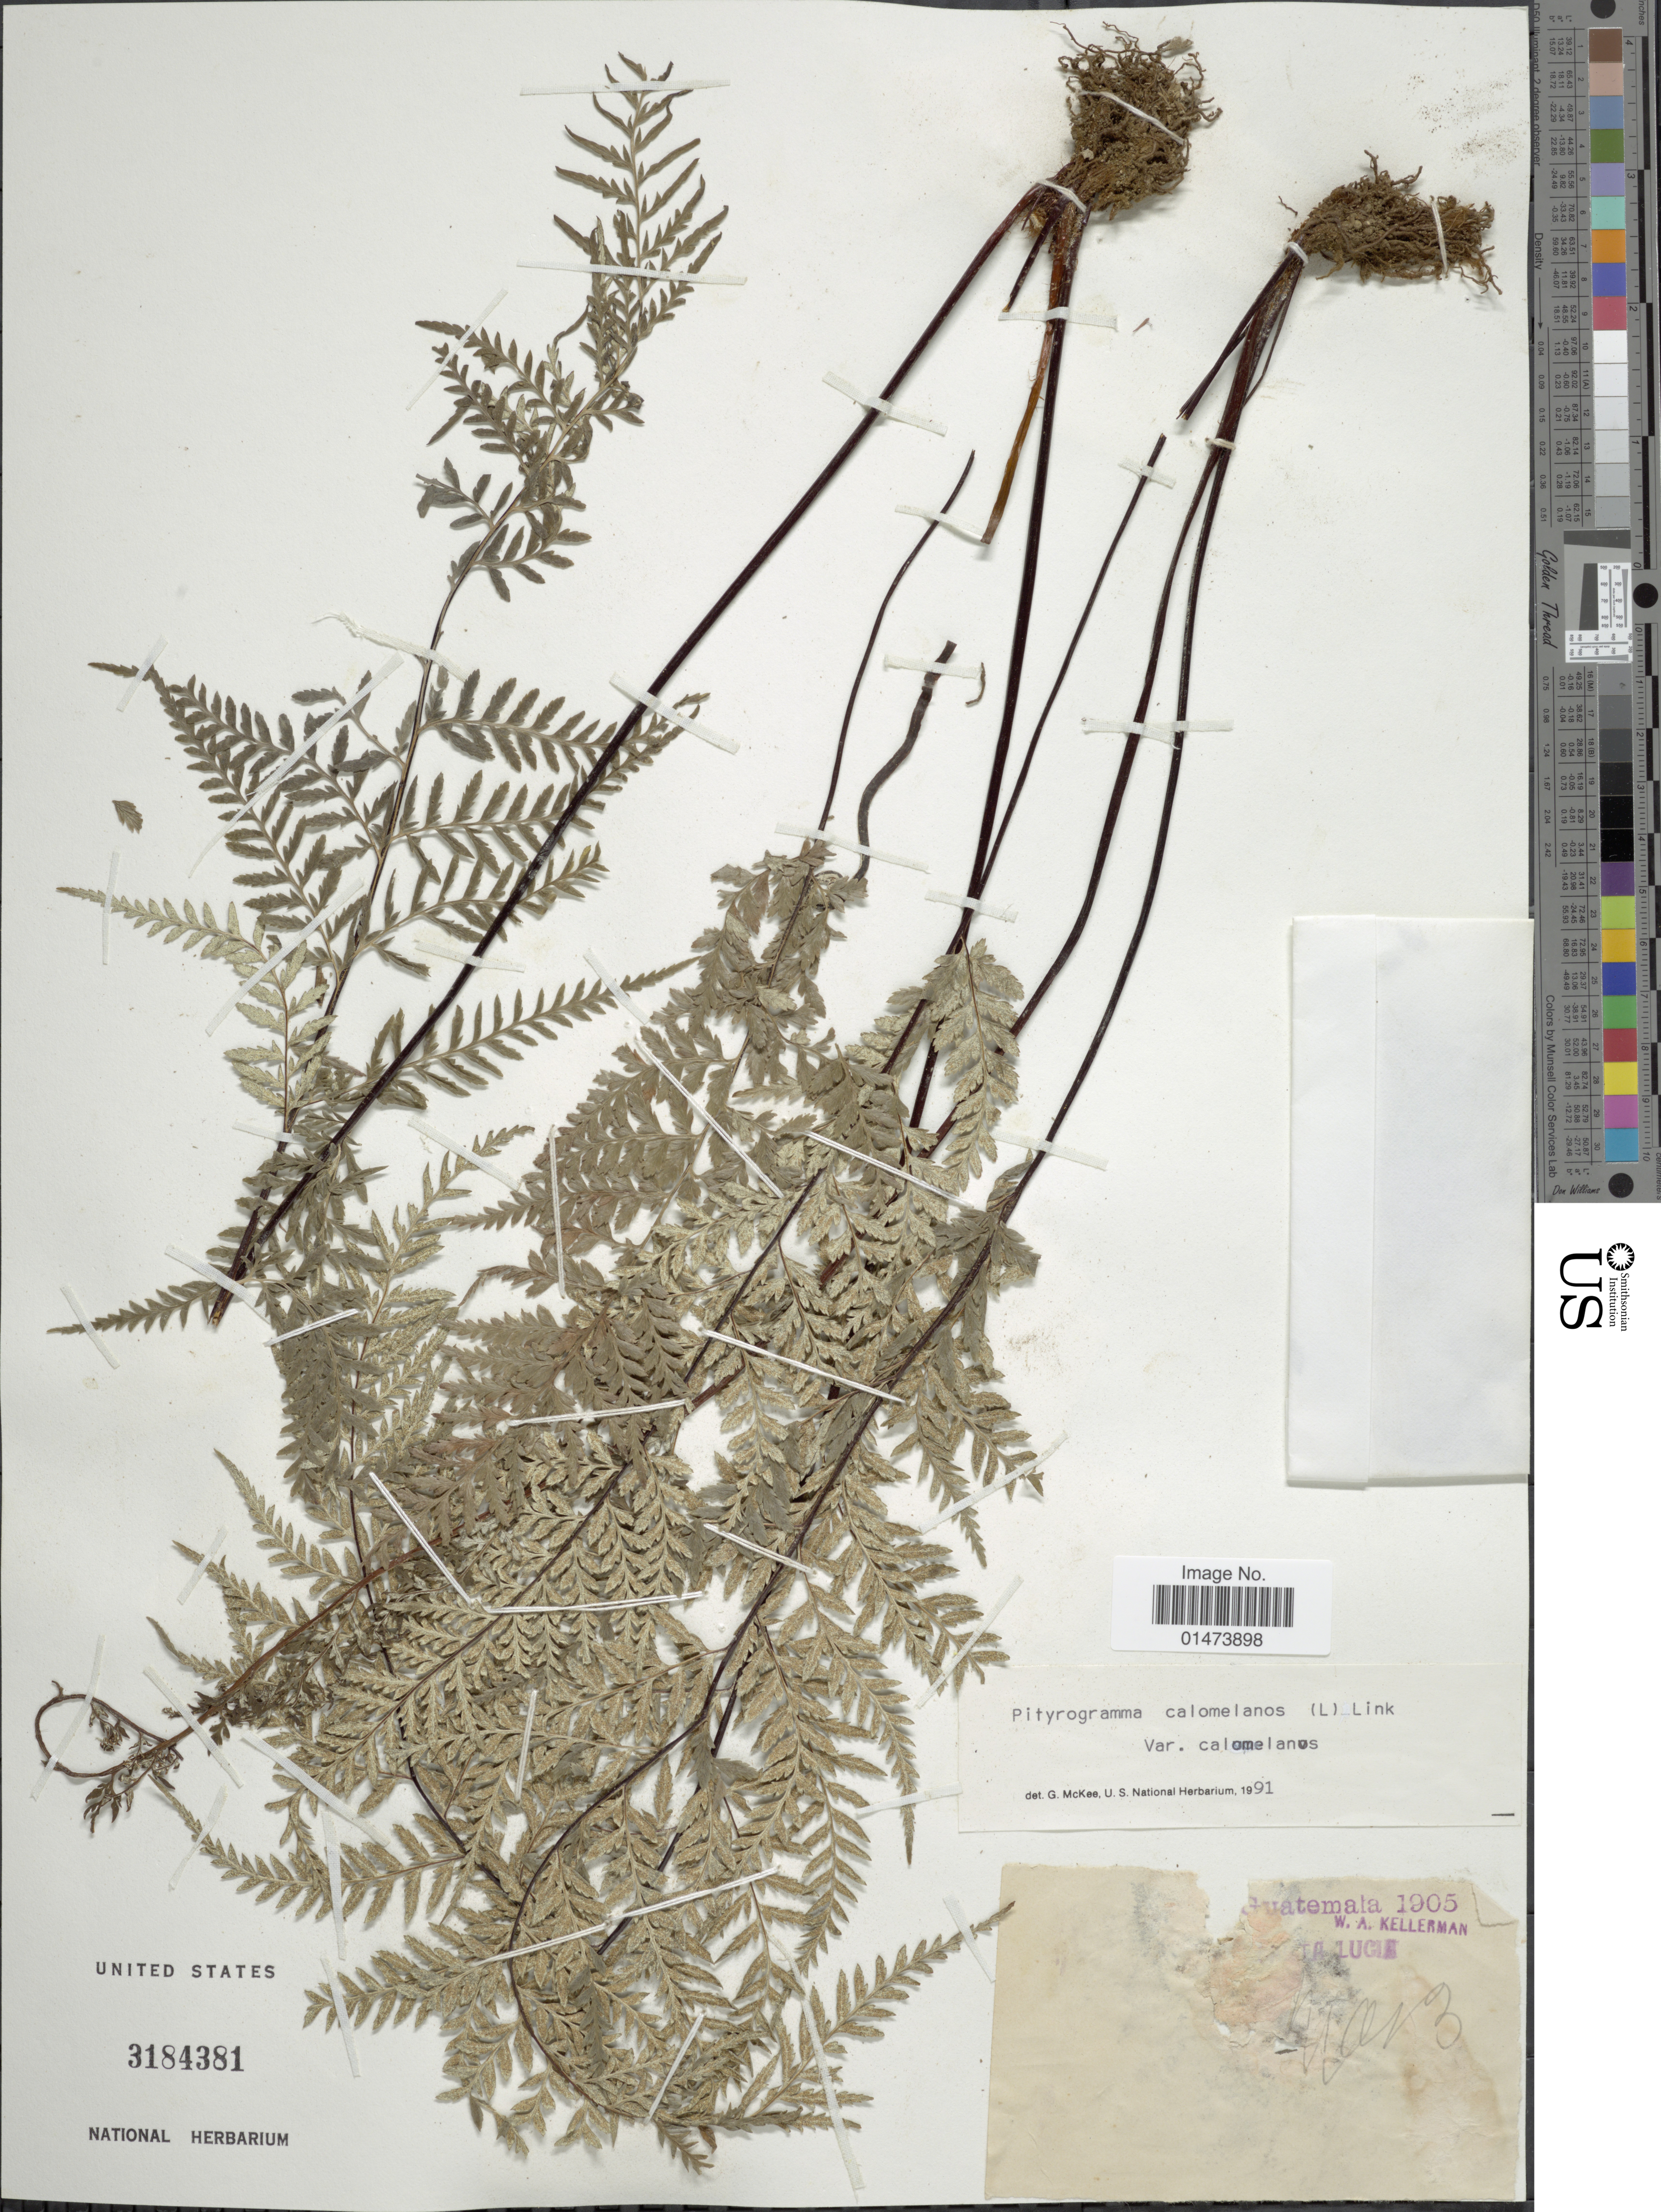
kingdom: Plantae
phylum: Tracheophyta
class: Polypodiopsida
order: Polypodiales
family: Pteridaceae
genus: Pityrogramma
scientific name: Pityrogramma calomelanos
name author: (L.) Link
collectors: W. Kellerman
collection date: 1905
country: Guatemala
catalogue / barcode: US 3184381